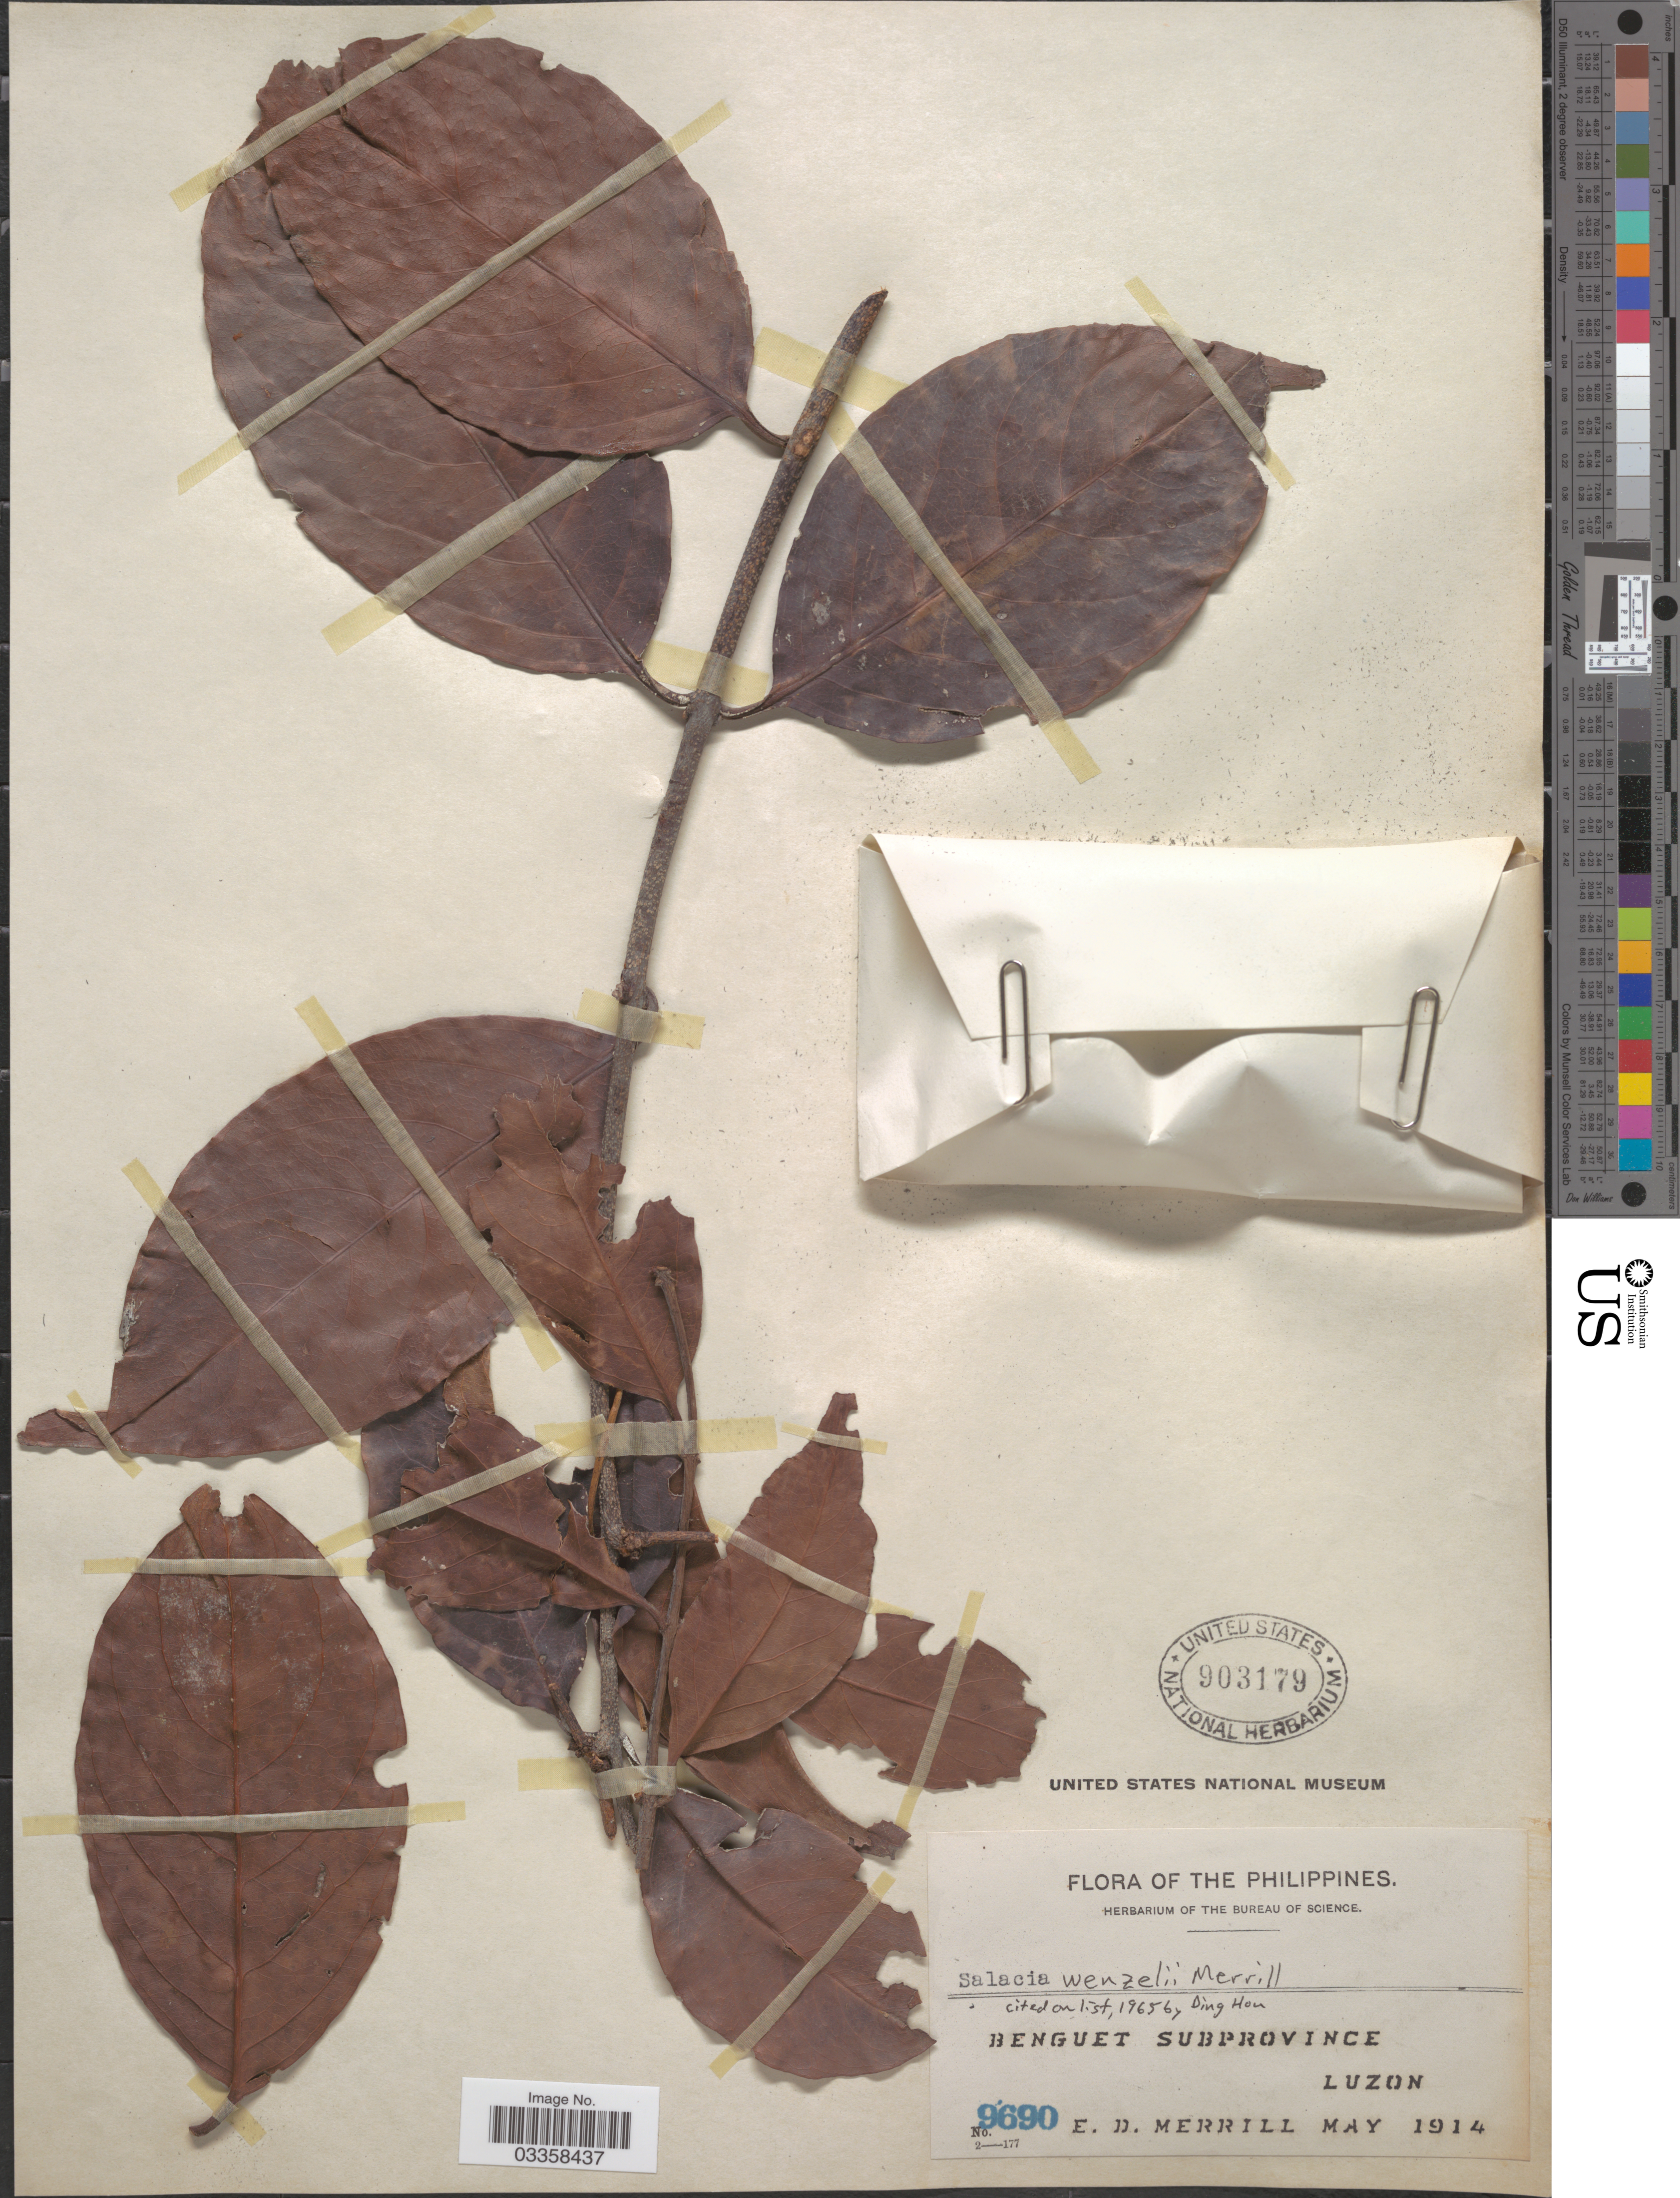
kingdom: Plantae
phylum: Tracheophyta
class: Magnoliopsida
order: Celastrales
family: Celastraceae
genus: Salacia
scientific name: Salacia wenzelii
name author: Merr.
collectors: E. D. Merrill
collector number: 9690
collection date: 1914-05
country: Philippines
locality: Benguet Subprovince. Luzon.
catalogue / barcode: US 903179